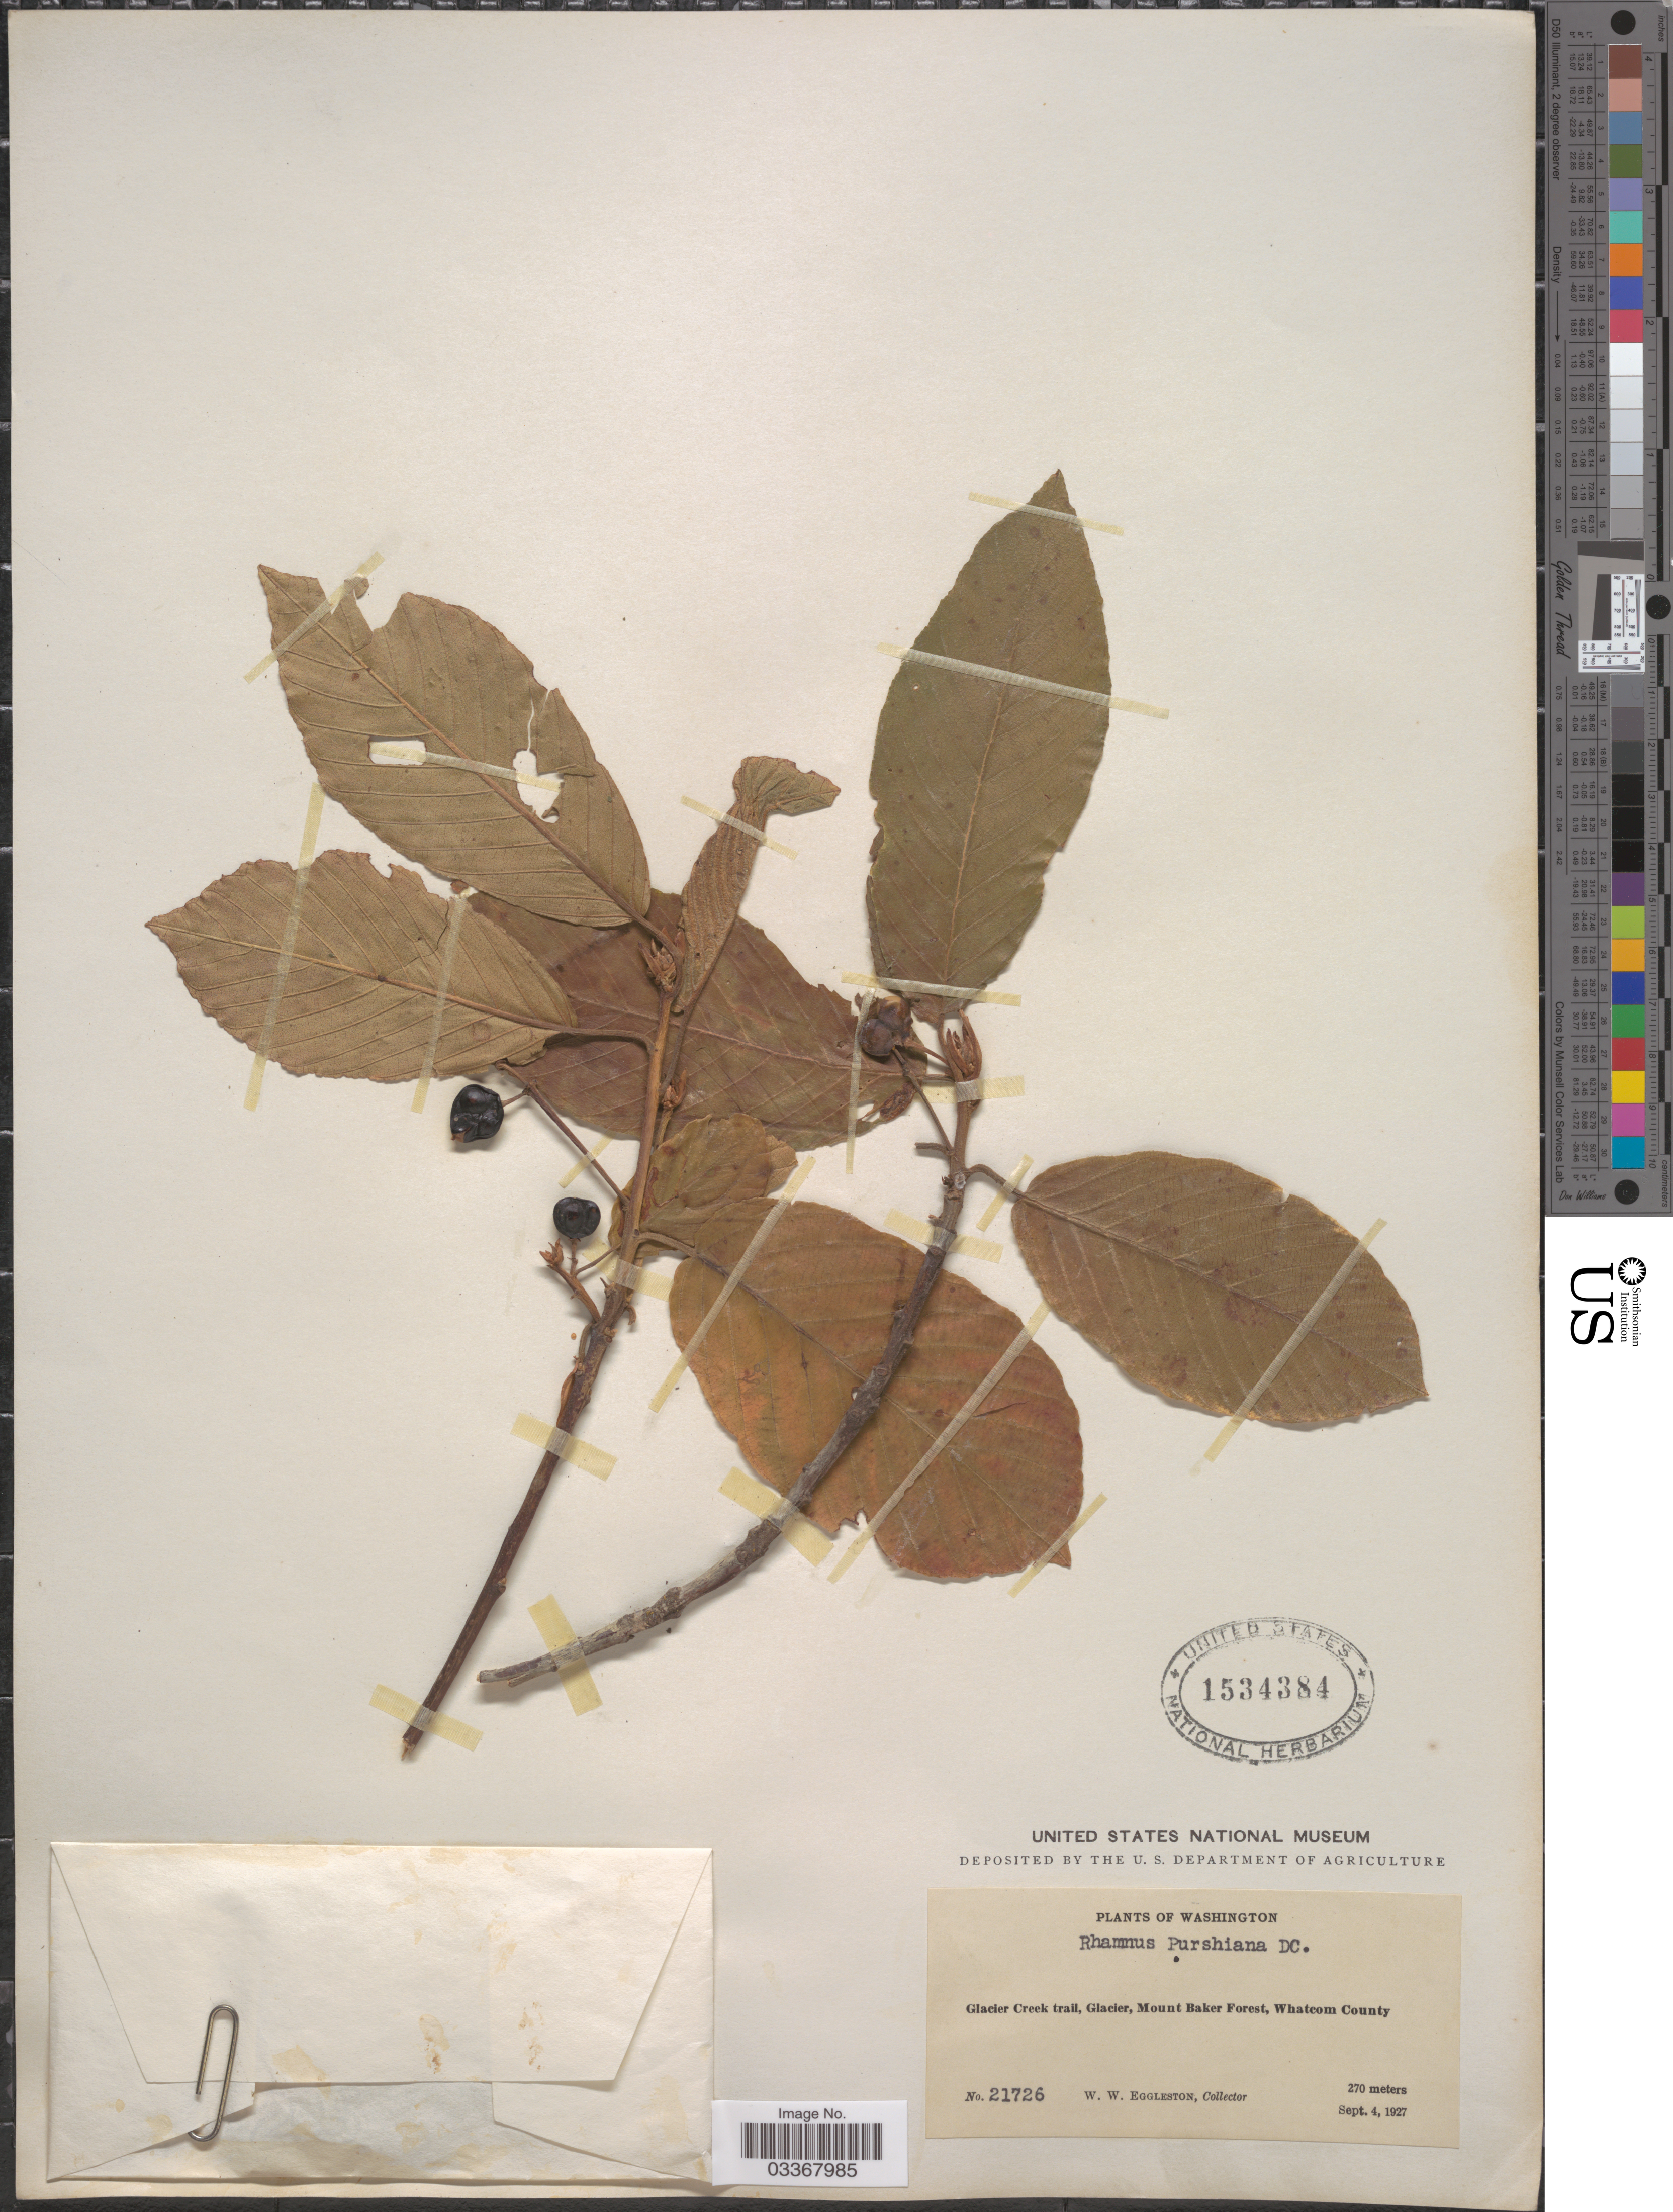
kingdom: Plantae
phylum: Tracheophyta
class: Magnoliopsida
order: Rosales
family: Rhamnaceae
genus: Frangula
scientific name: Frangula purshiana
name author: (DC.) A. Gray ex J.G. Cooper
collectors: W. W. Eggleston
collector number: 21726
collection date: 1927-09-04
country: United States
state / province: Washington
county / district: Whatcom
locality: Glacier Creek trail, Glacier, Mount Baker Forest, Whatcom County.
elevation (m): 270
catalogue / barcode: US 1534384